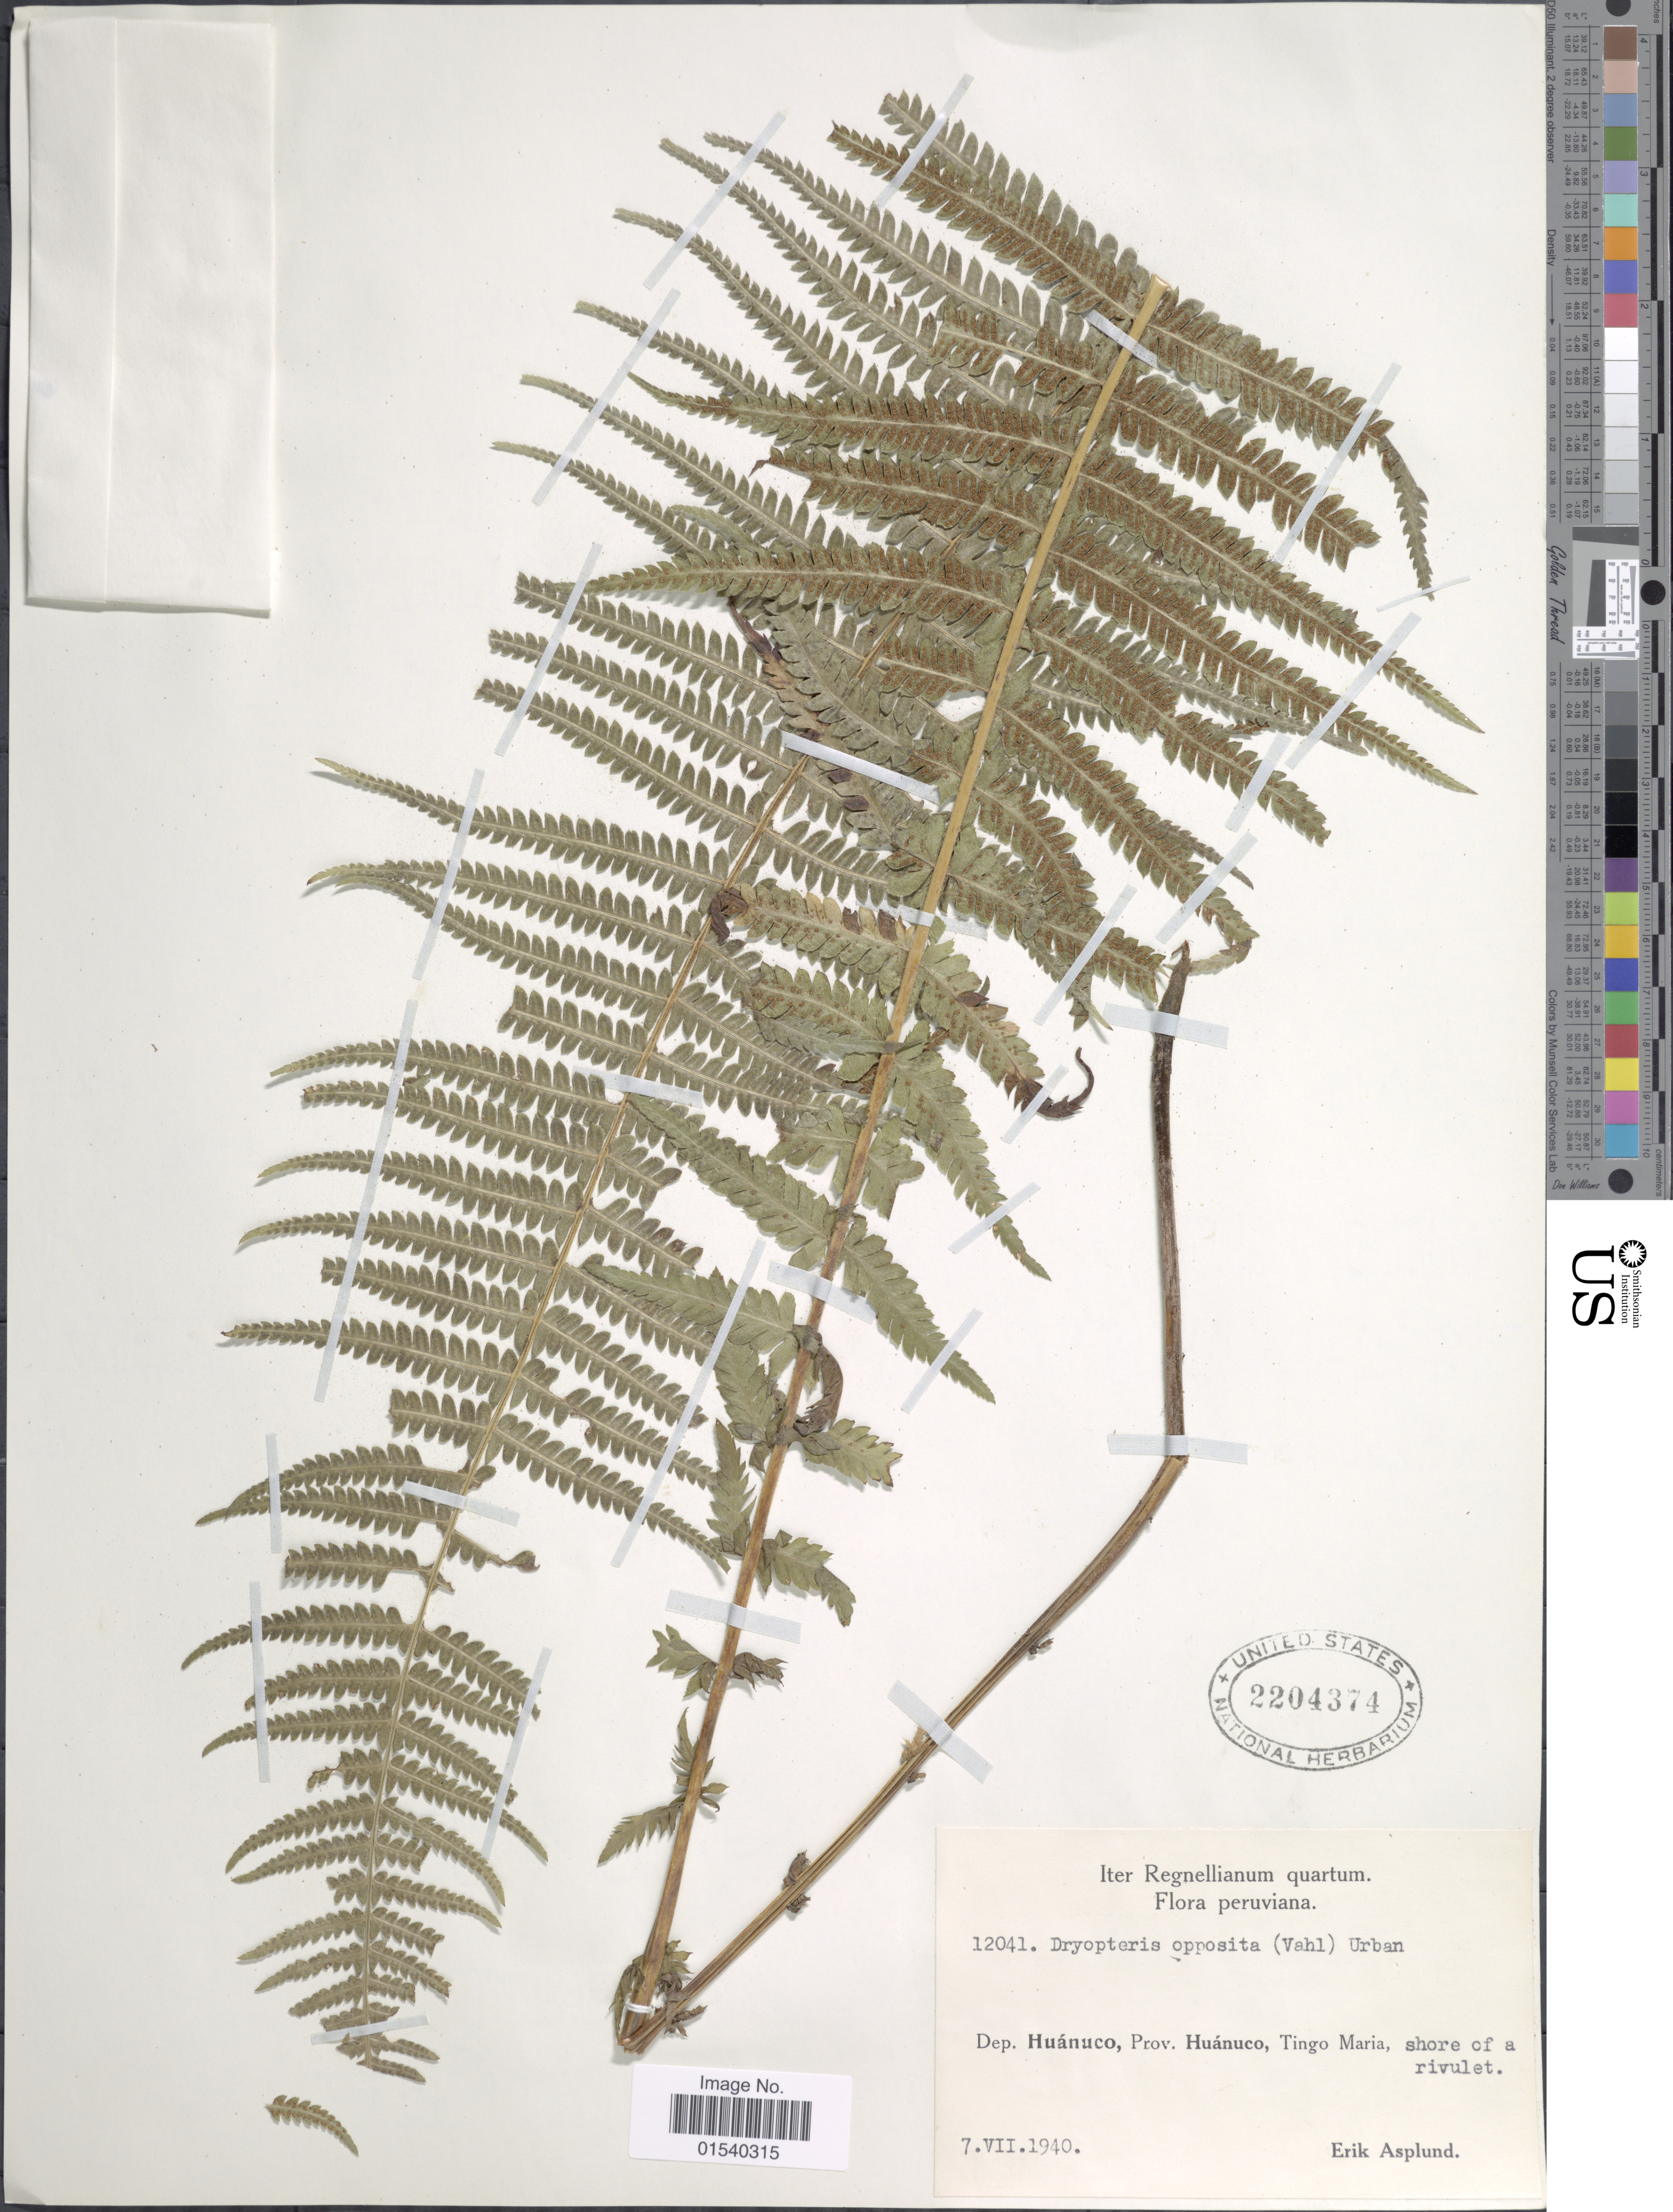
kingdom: Plantae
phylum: Tracheophyta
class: Polypodiopsida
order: Polypodiales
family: Thelypteridaceae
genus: Amauropelta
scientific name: Amauropelta opposita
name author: (Vahl) Pic. Serm.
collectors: E. Asplund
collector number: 12041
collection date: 1940-07-07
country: Peru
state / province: Huánuco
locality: Dep. Huánuco, Tingo Mariia, shore of a rivulet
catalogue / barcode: US 2204374